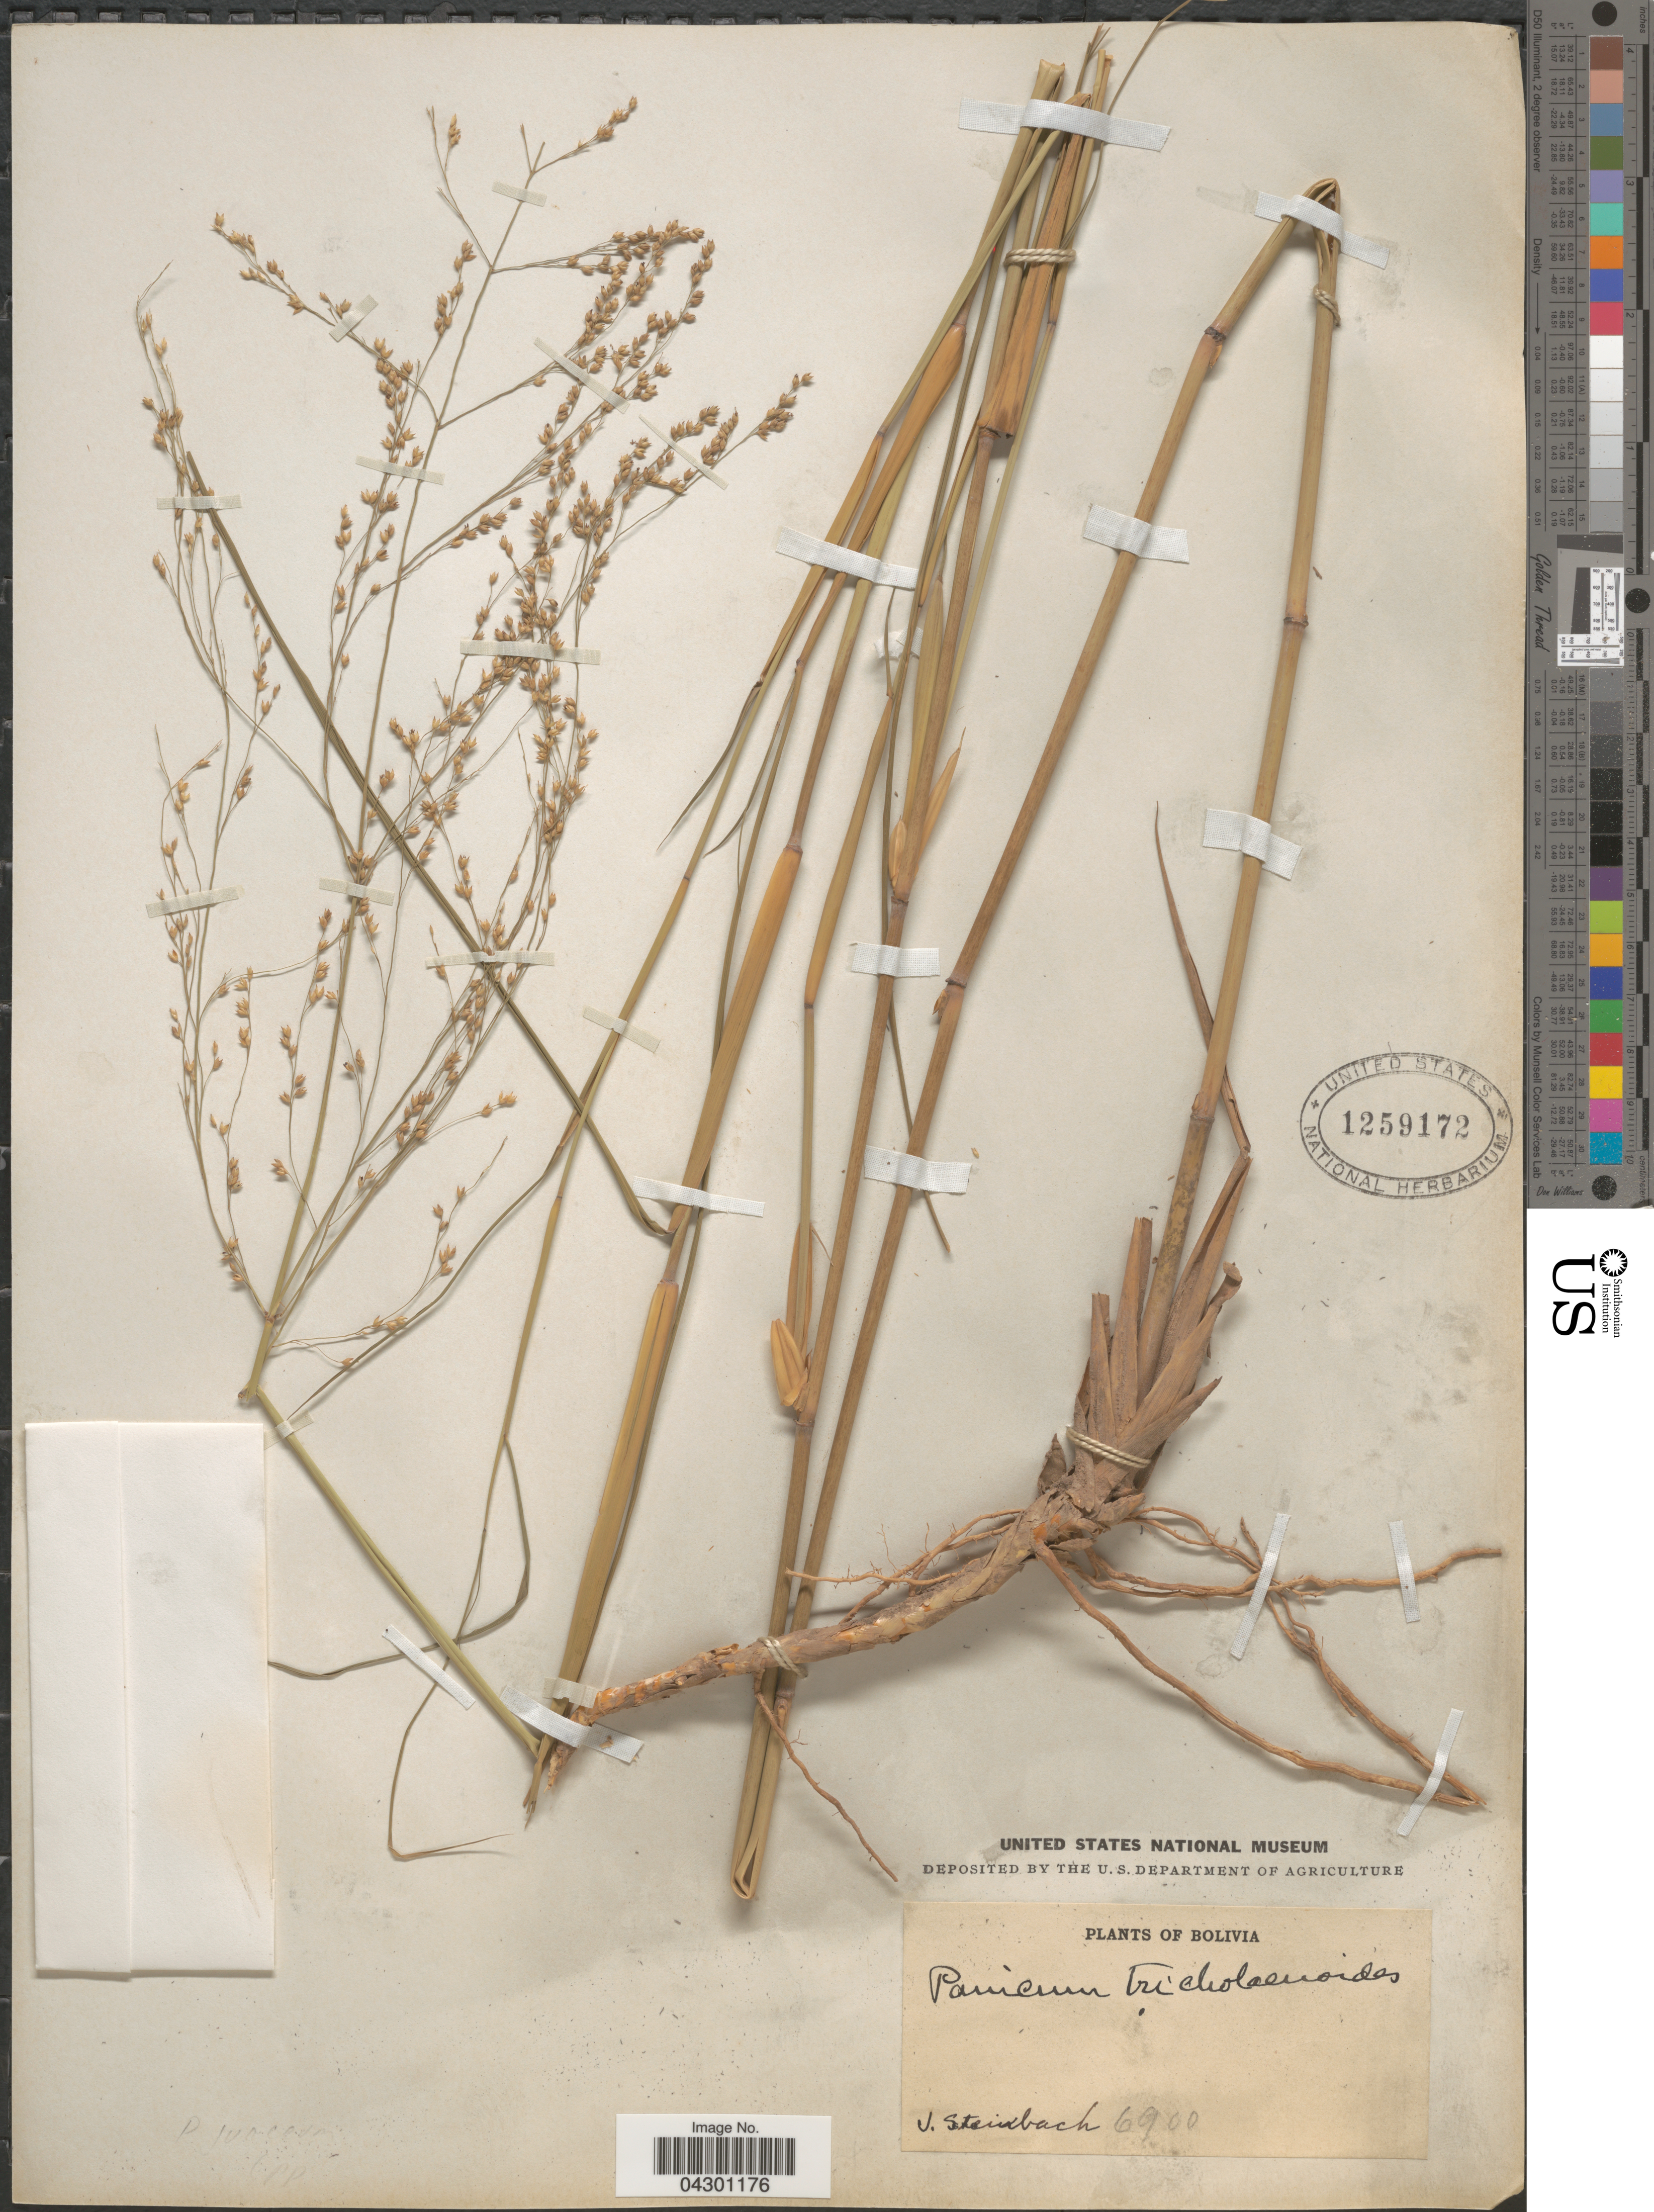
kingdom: Plantae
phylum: Tracheophyta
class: Liliopsida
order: Poales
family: Poaceae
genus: Panicum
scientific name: Panicum tricholaenoides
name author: Steud.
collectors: J. Steinbach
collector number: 6960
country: Bolivia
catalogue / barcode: US 1259172